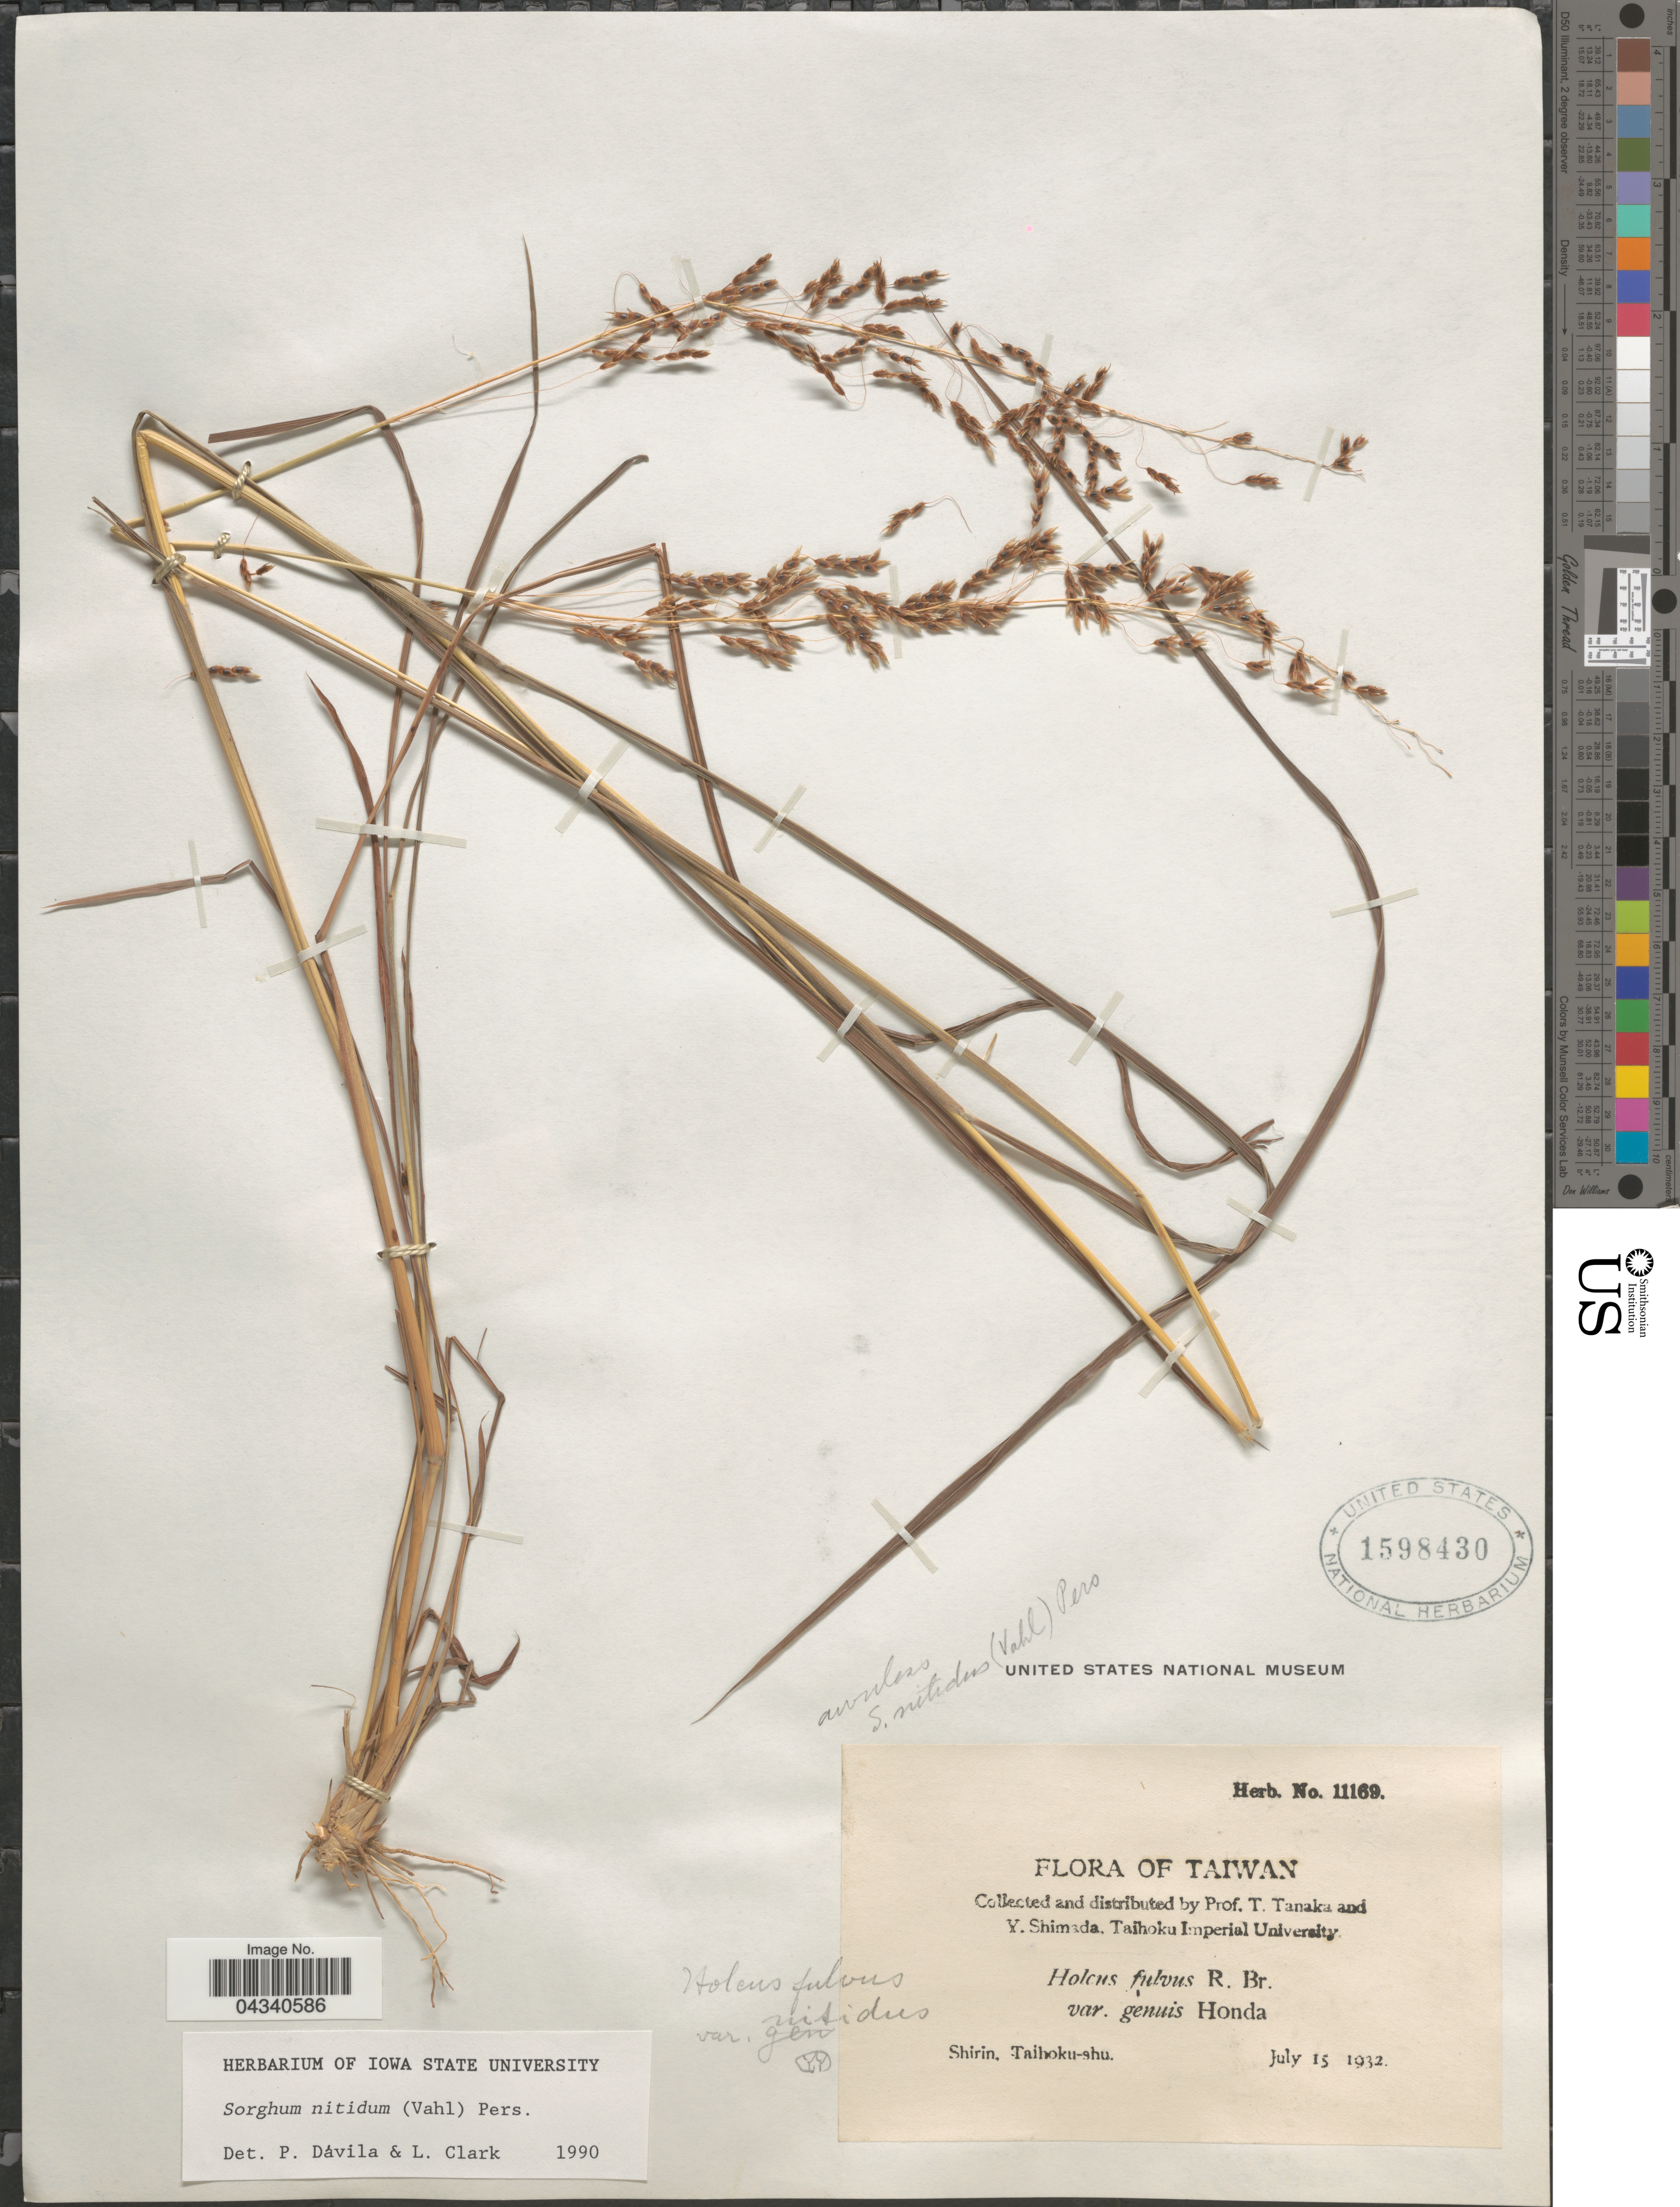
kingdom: Plantae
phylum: Tracheophyta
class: Liliopsida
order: Poales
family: Poaceae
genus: Sorghum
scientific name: Sorghum nitidum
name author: (Vahl) Pers.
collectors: T. Tanaka & Y. Shimada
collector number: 11169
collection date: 1932-07-15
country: Taiwan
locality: Shirin, Taihoku-shu.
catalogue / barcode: US 1598430